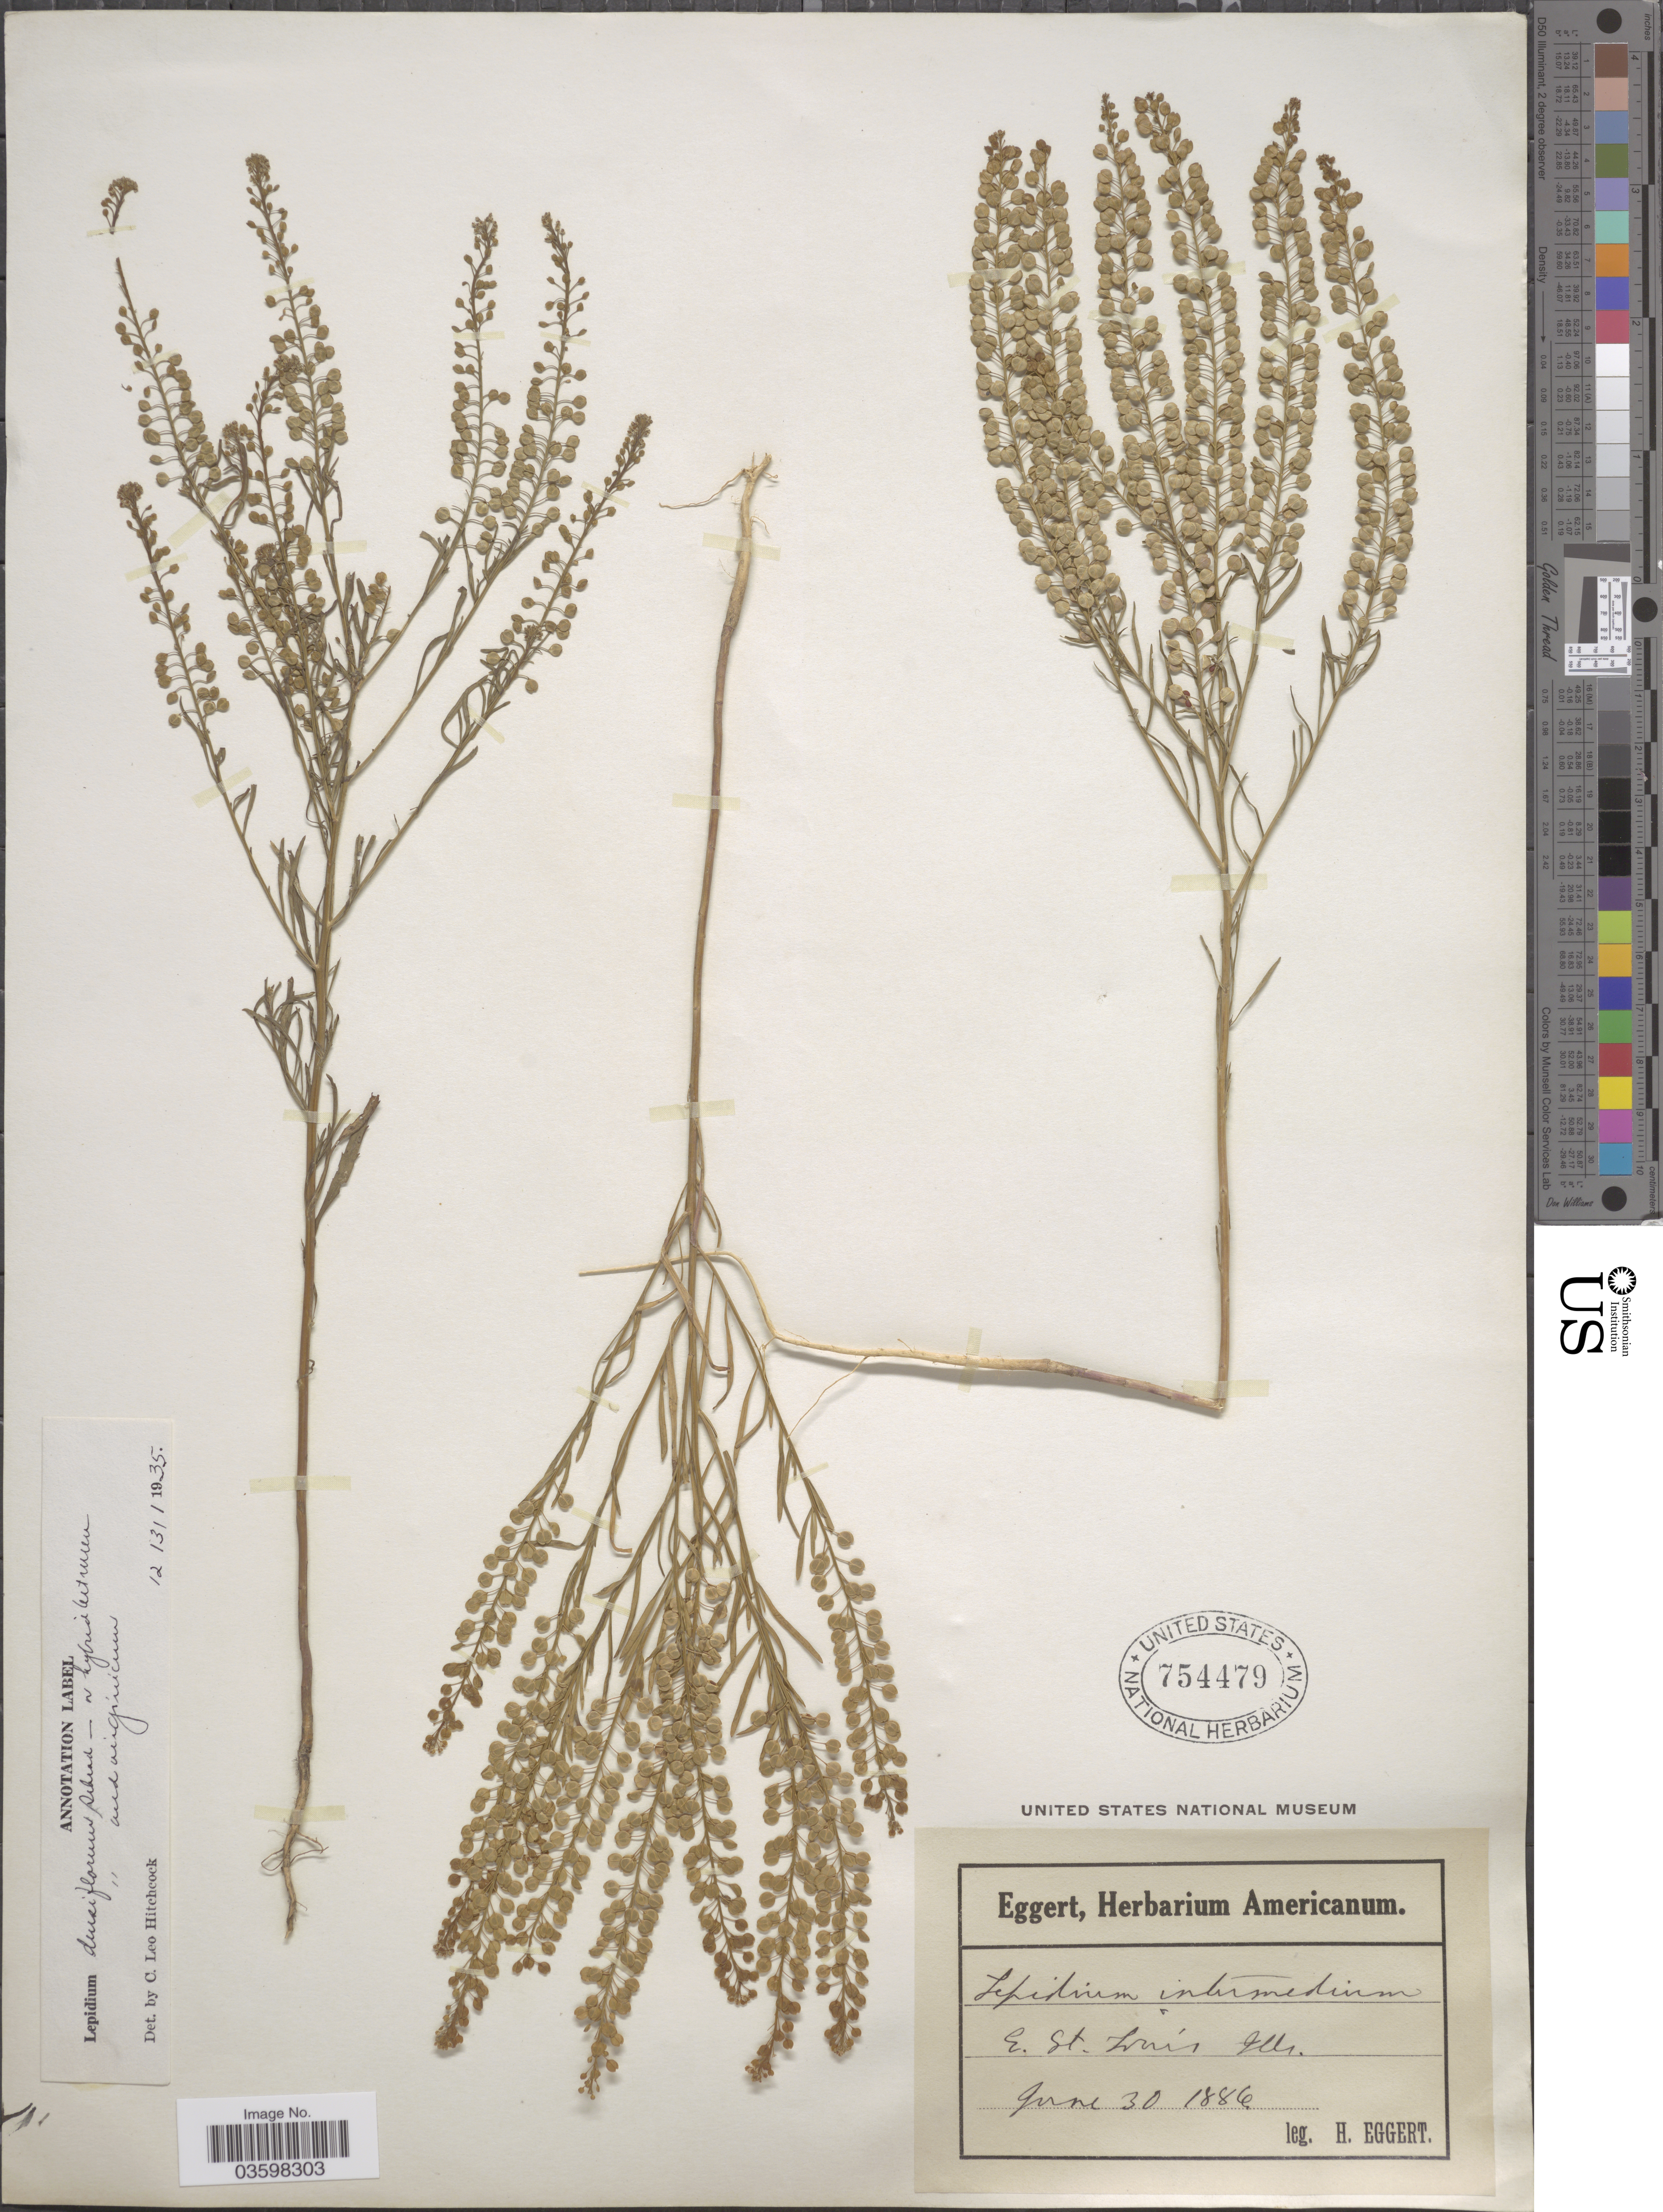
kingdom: Plantae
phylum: Tracheophyta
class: Magnoliopsida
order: Brassicales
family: Brassicaceae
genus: Lepidium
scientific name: Lepidium densiflorum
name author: Schrad.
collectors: H. Eggert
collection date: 1886-06-30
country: United States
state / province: Illinois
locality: E. St. Louis.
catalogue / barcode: US 754479